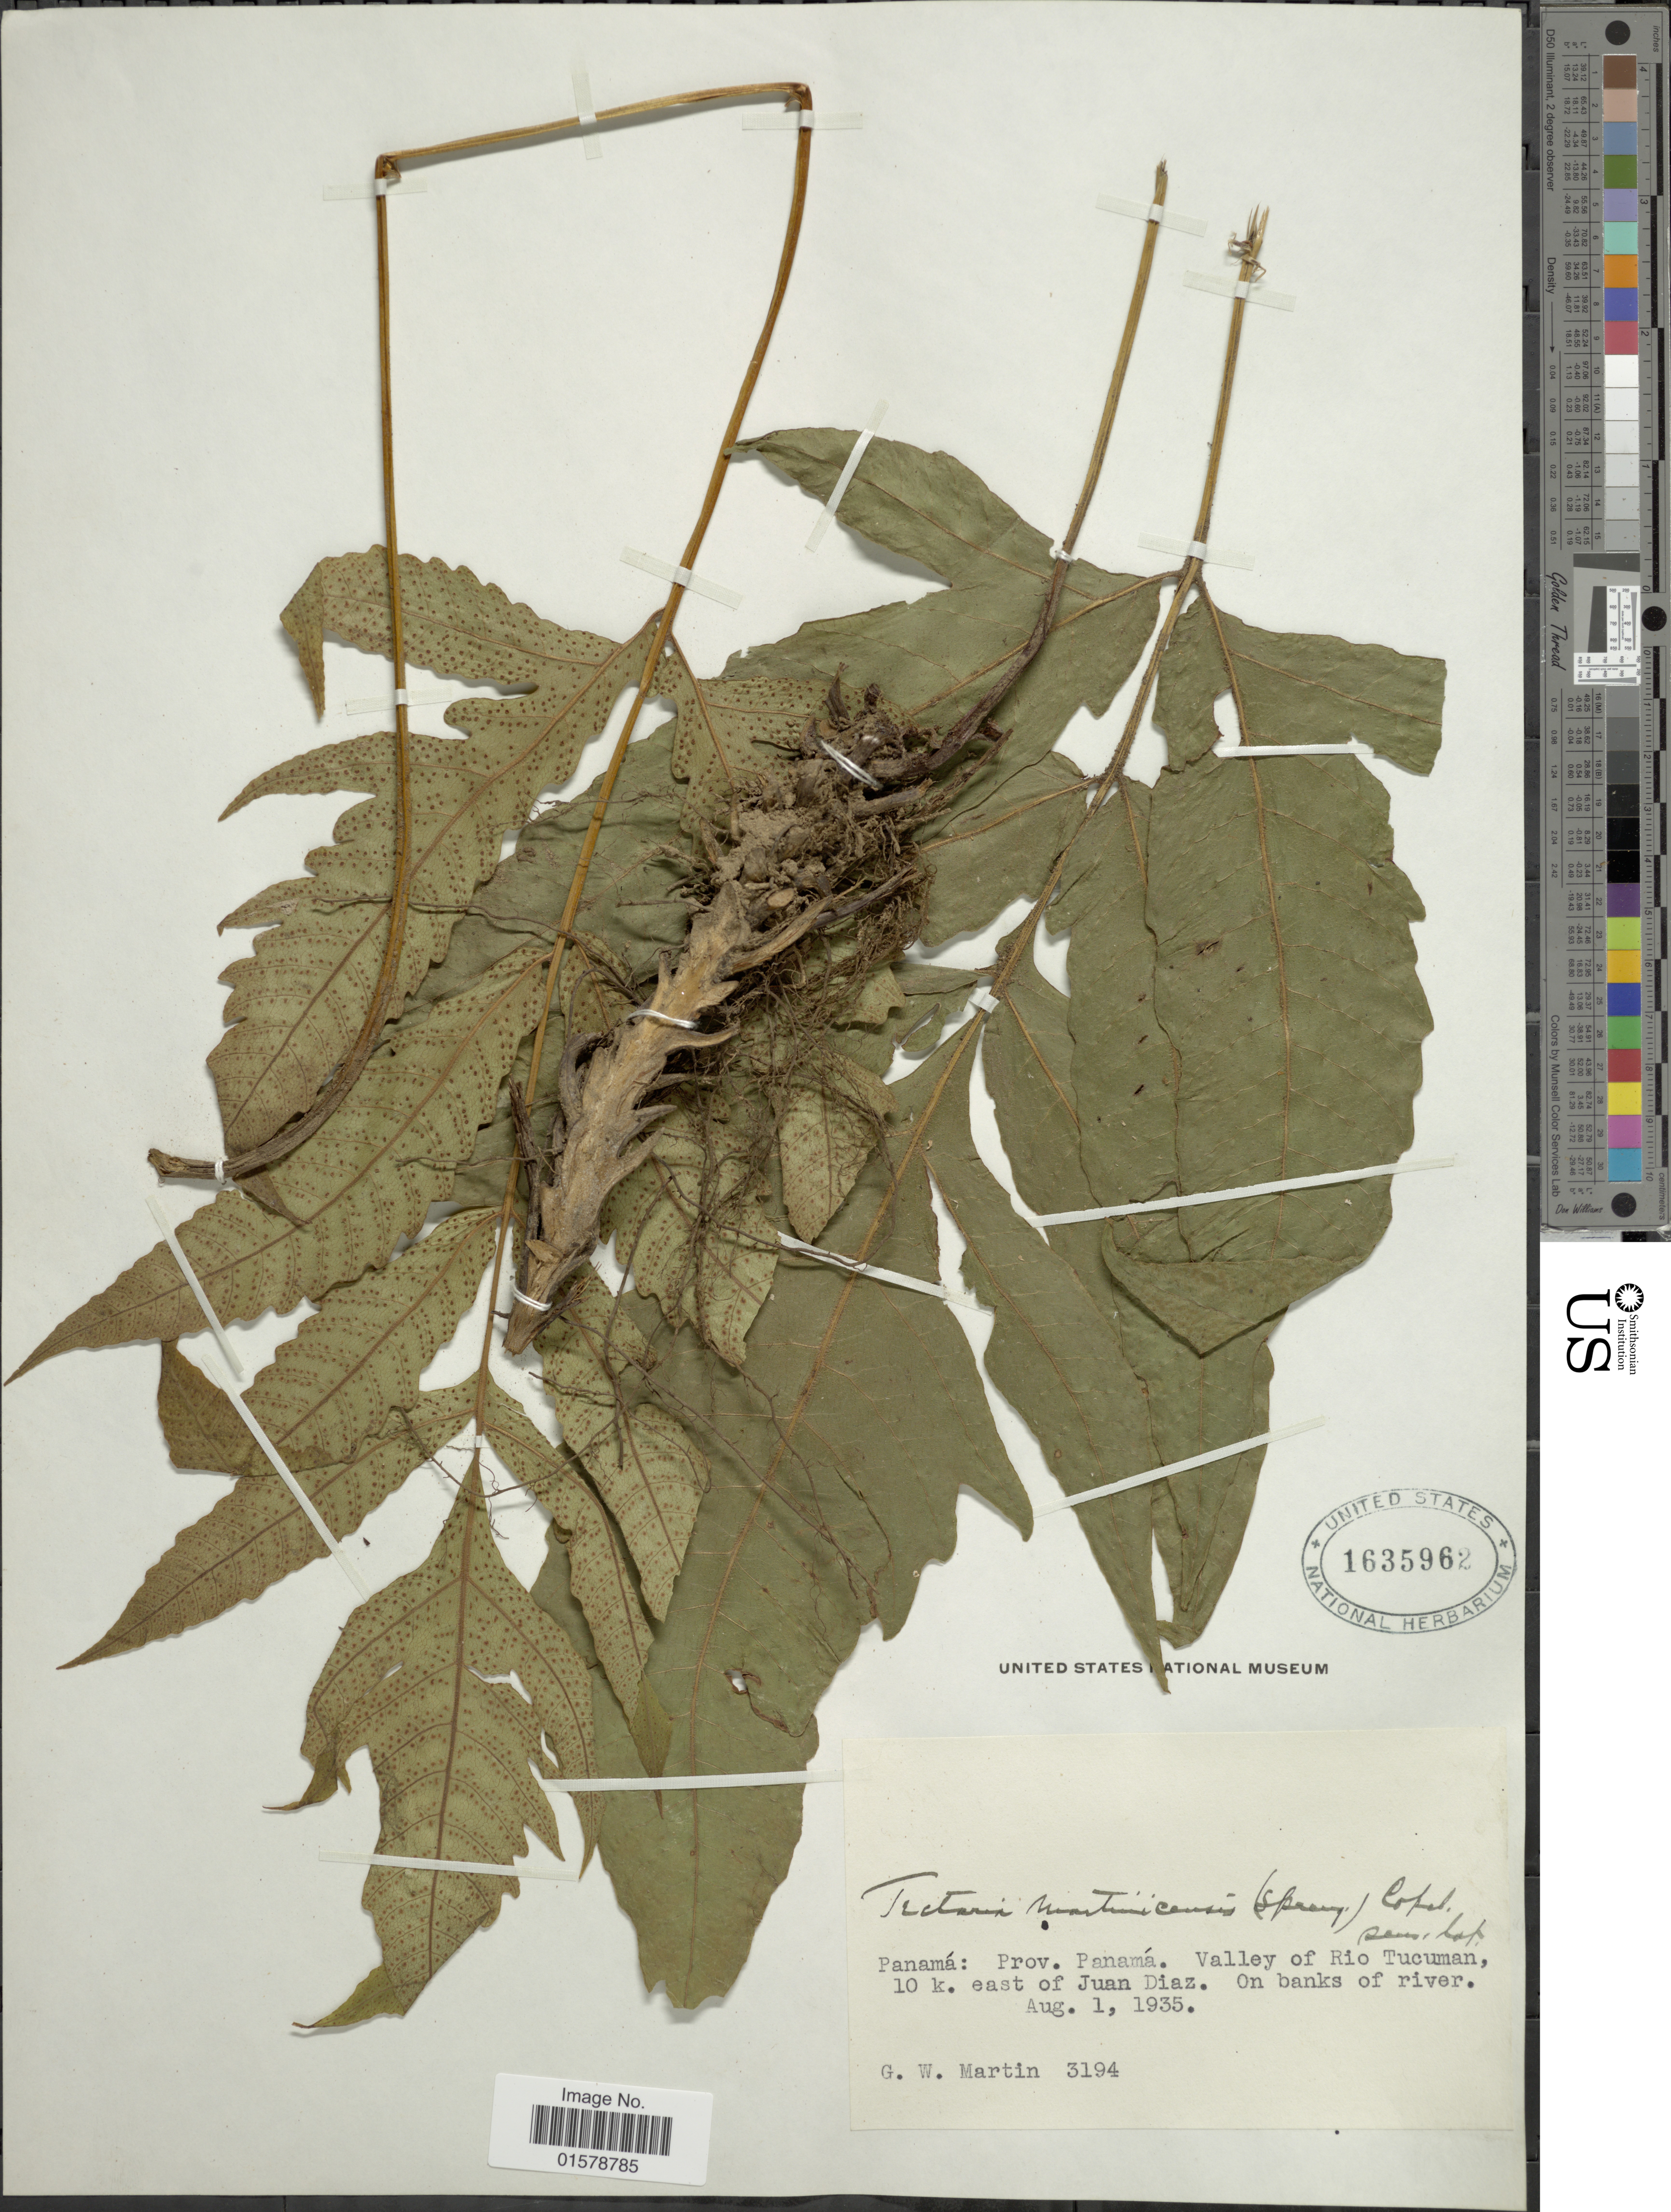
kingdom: Plantae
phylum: Tracheophyta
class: Polypodiopsida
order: Polypodiales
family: Tectariaceae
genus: Tectaria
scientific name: Tectaria pilosa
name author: (Fée) Maxon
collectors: G. W. Martin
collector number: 3194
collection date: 1935-08-01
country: Panama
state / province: Panamá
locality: Valley of Rio Tucuman, 10 k. east of Juan Diaz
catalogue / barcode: US 1635962